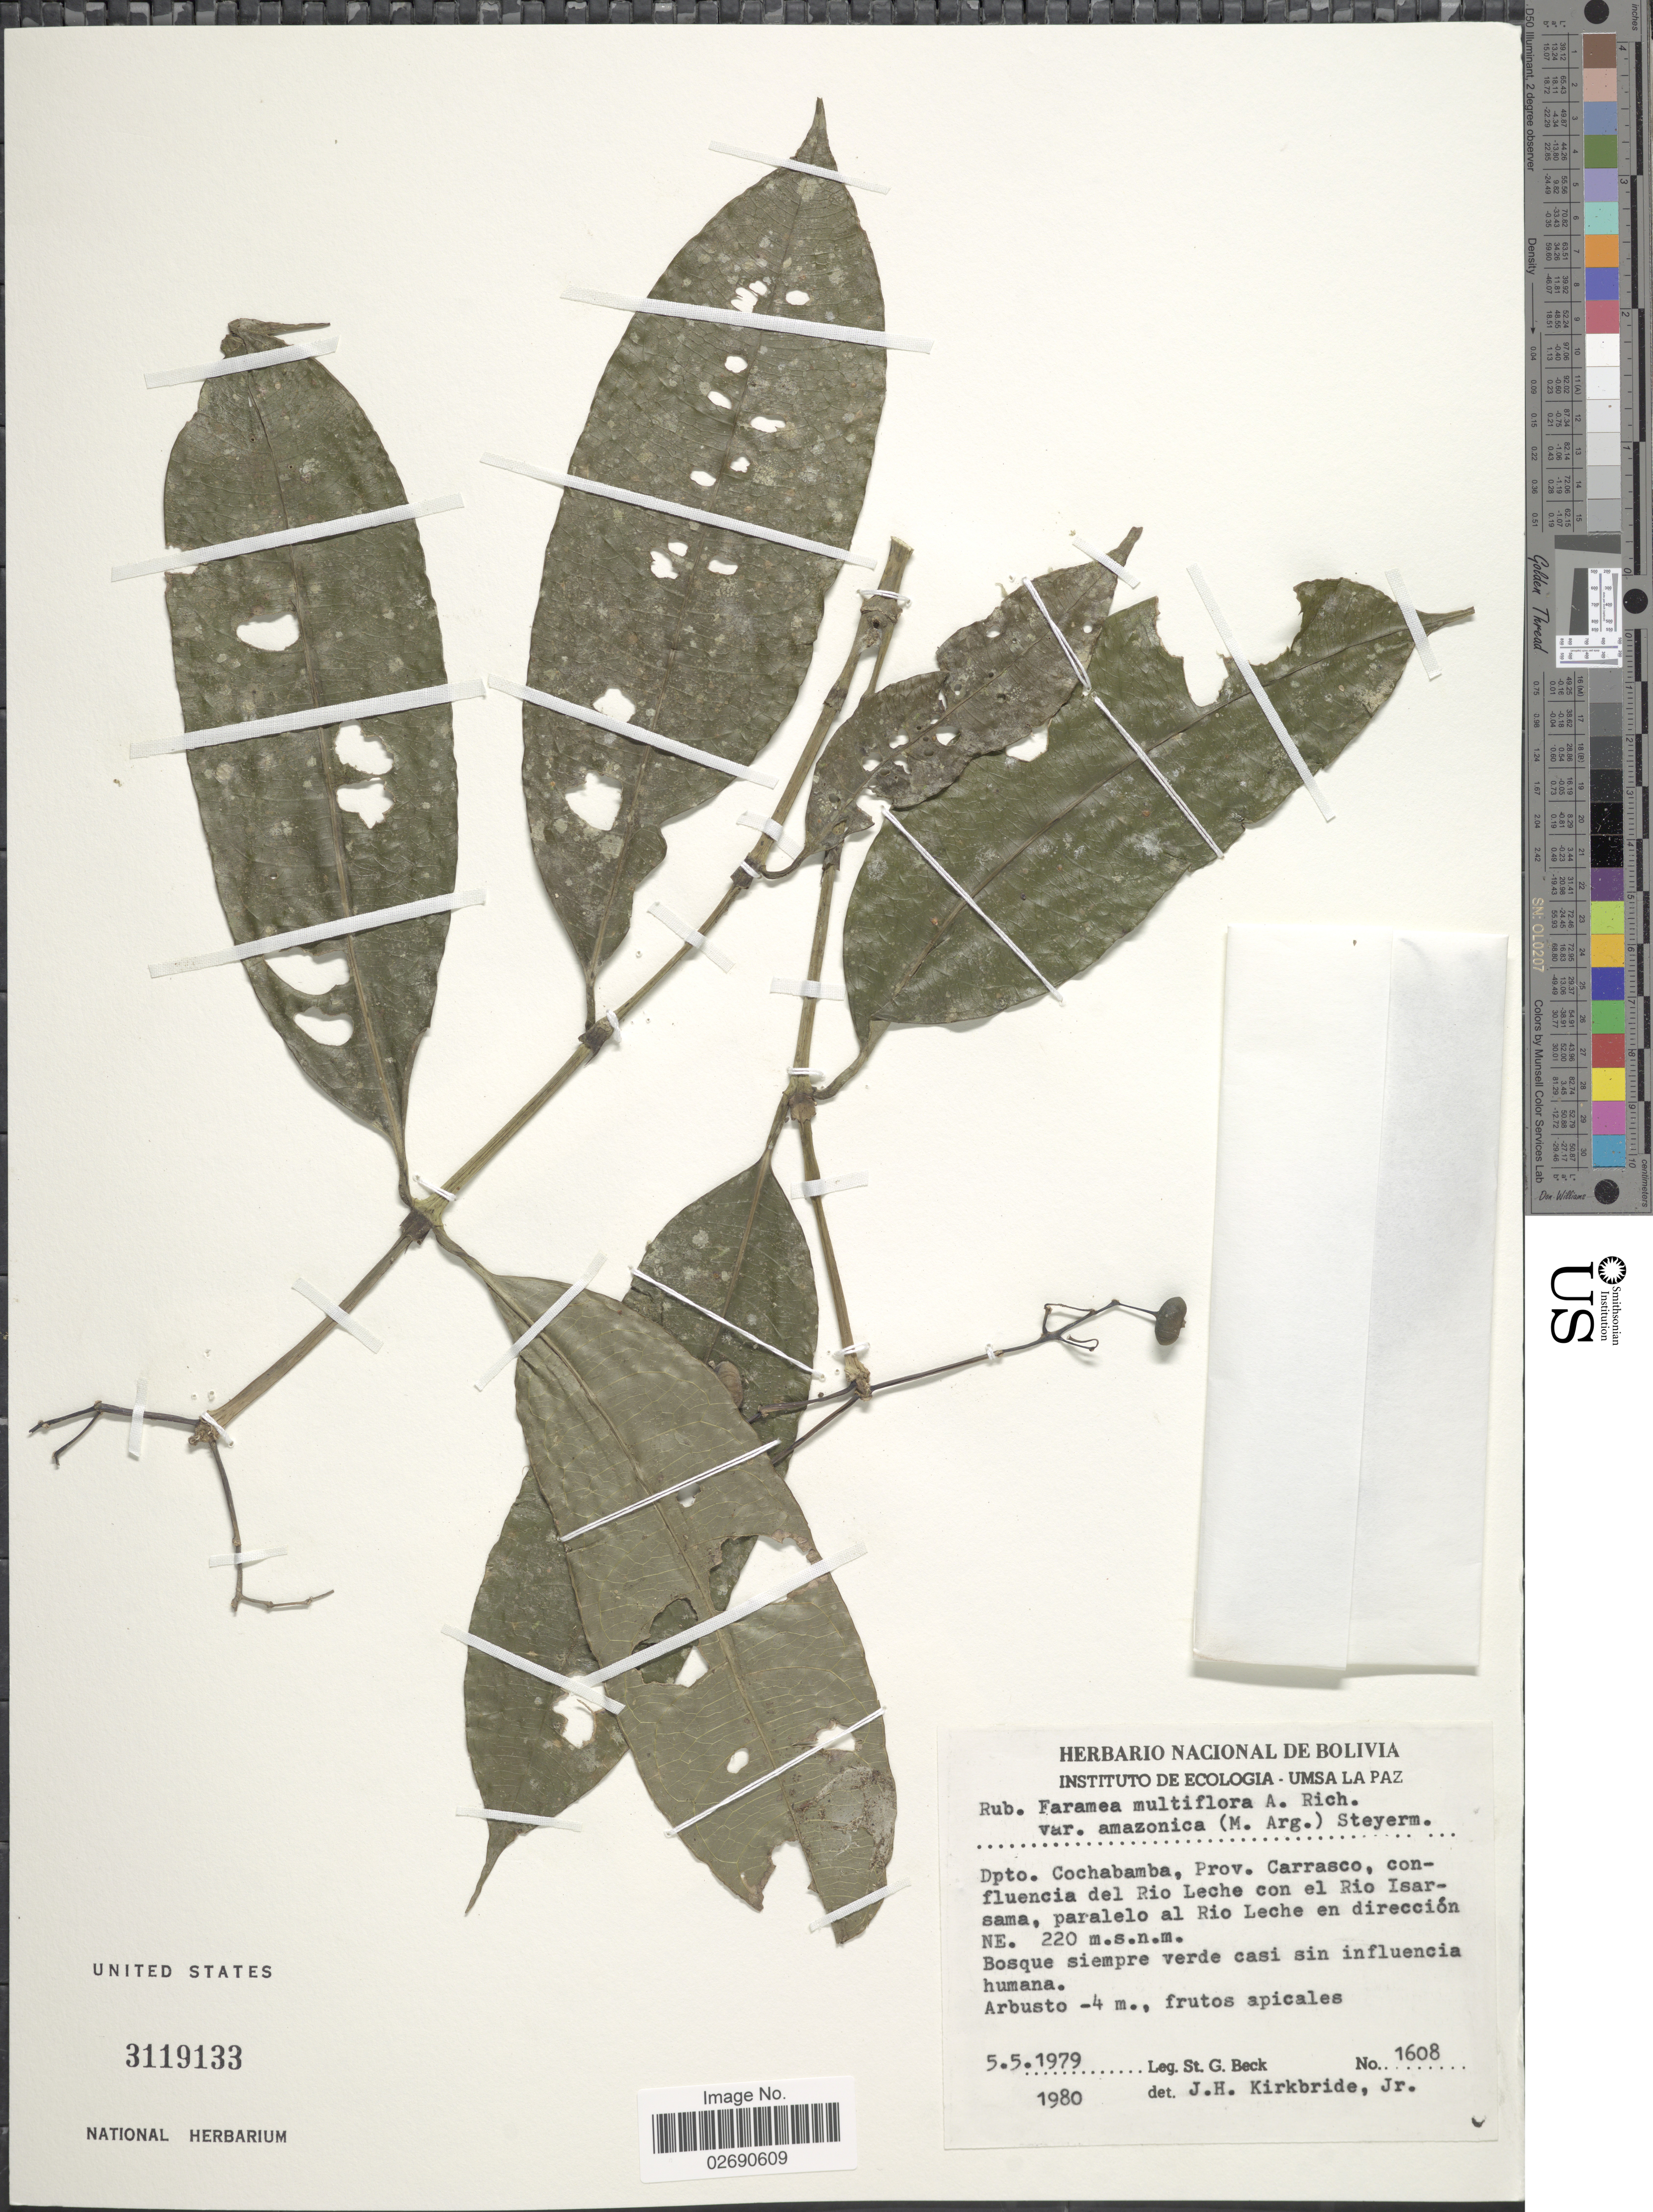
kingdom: Plantae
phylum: Tracheophyta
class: Magnoliopsida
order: Gentianales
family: Rubiaceae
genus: Faramea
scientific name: Faramea multiflora var. amazonica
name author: (Müll. Arg.) Steyerm.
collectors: S. G. Beck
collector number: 1608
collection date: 1979-05-05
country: Bolivia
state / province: Cochabamba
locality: Prov. Carrasco, confluencia del Rio Leche con el Rio Isarama, paralelo al Rio Leche en direccion NE.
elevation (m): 220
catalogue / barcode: US 3119133